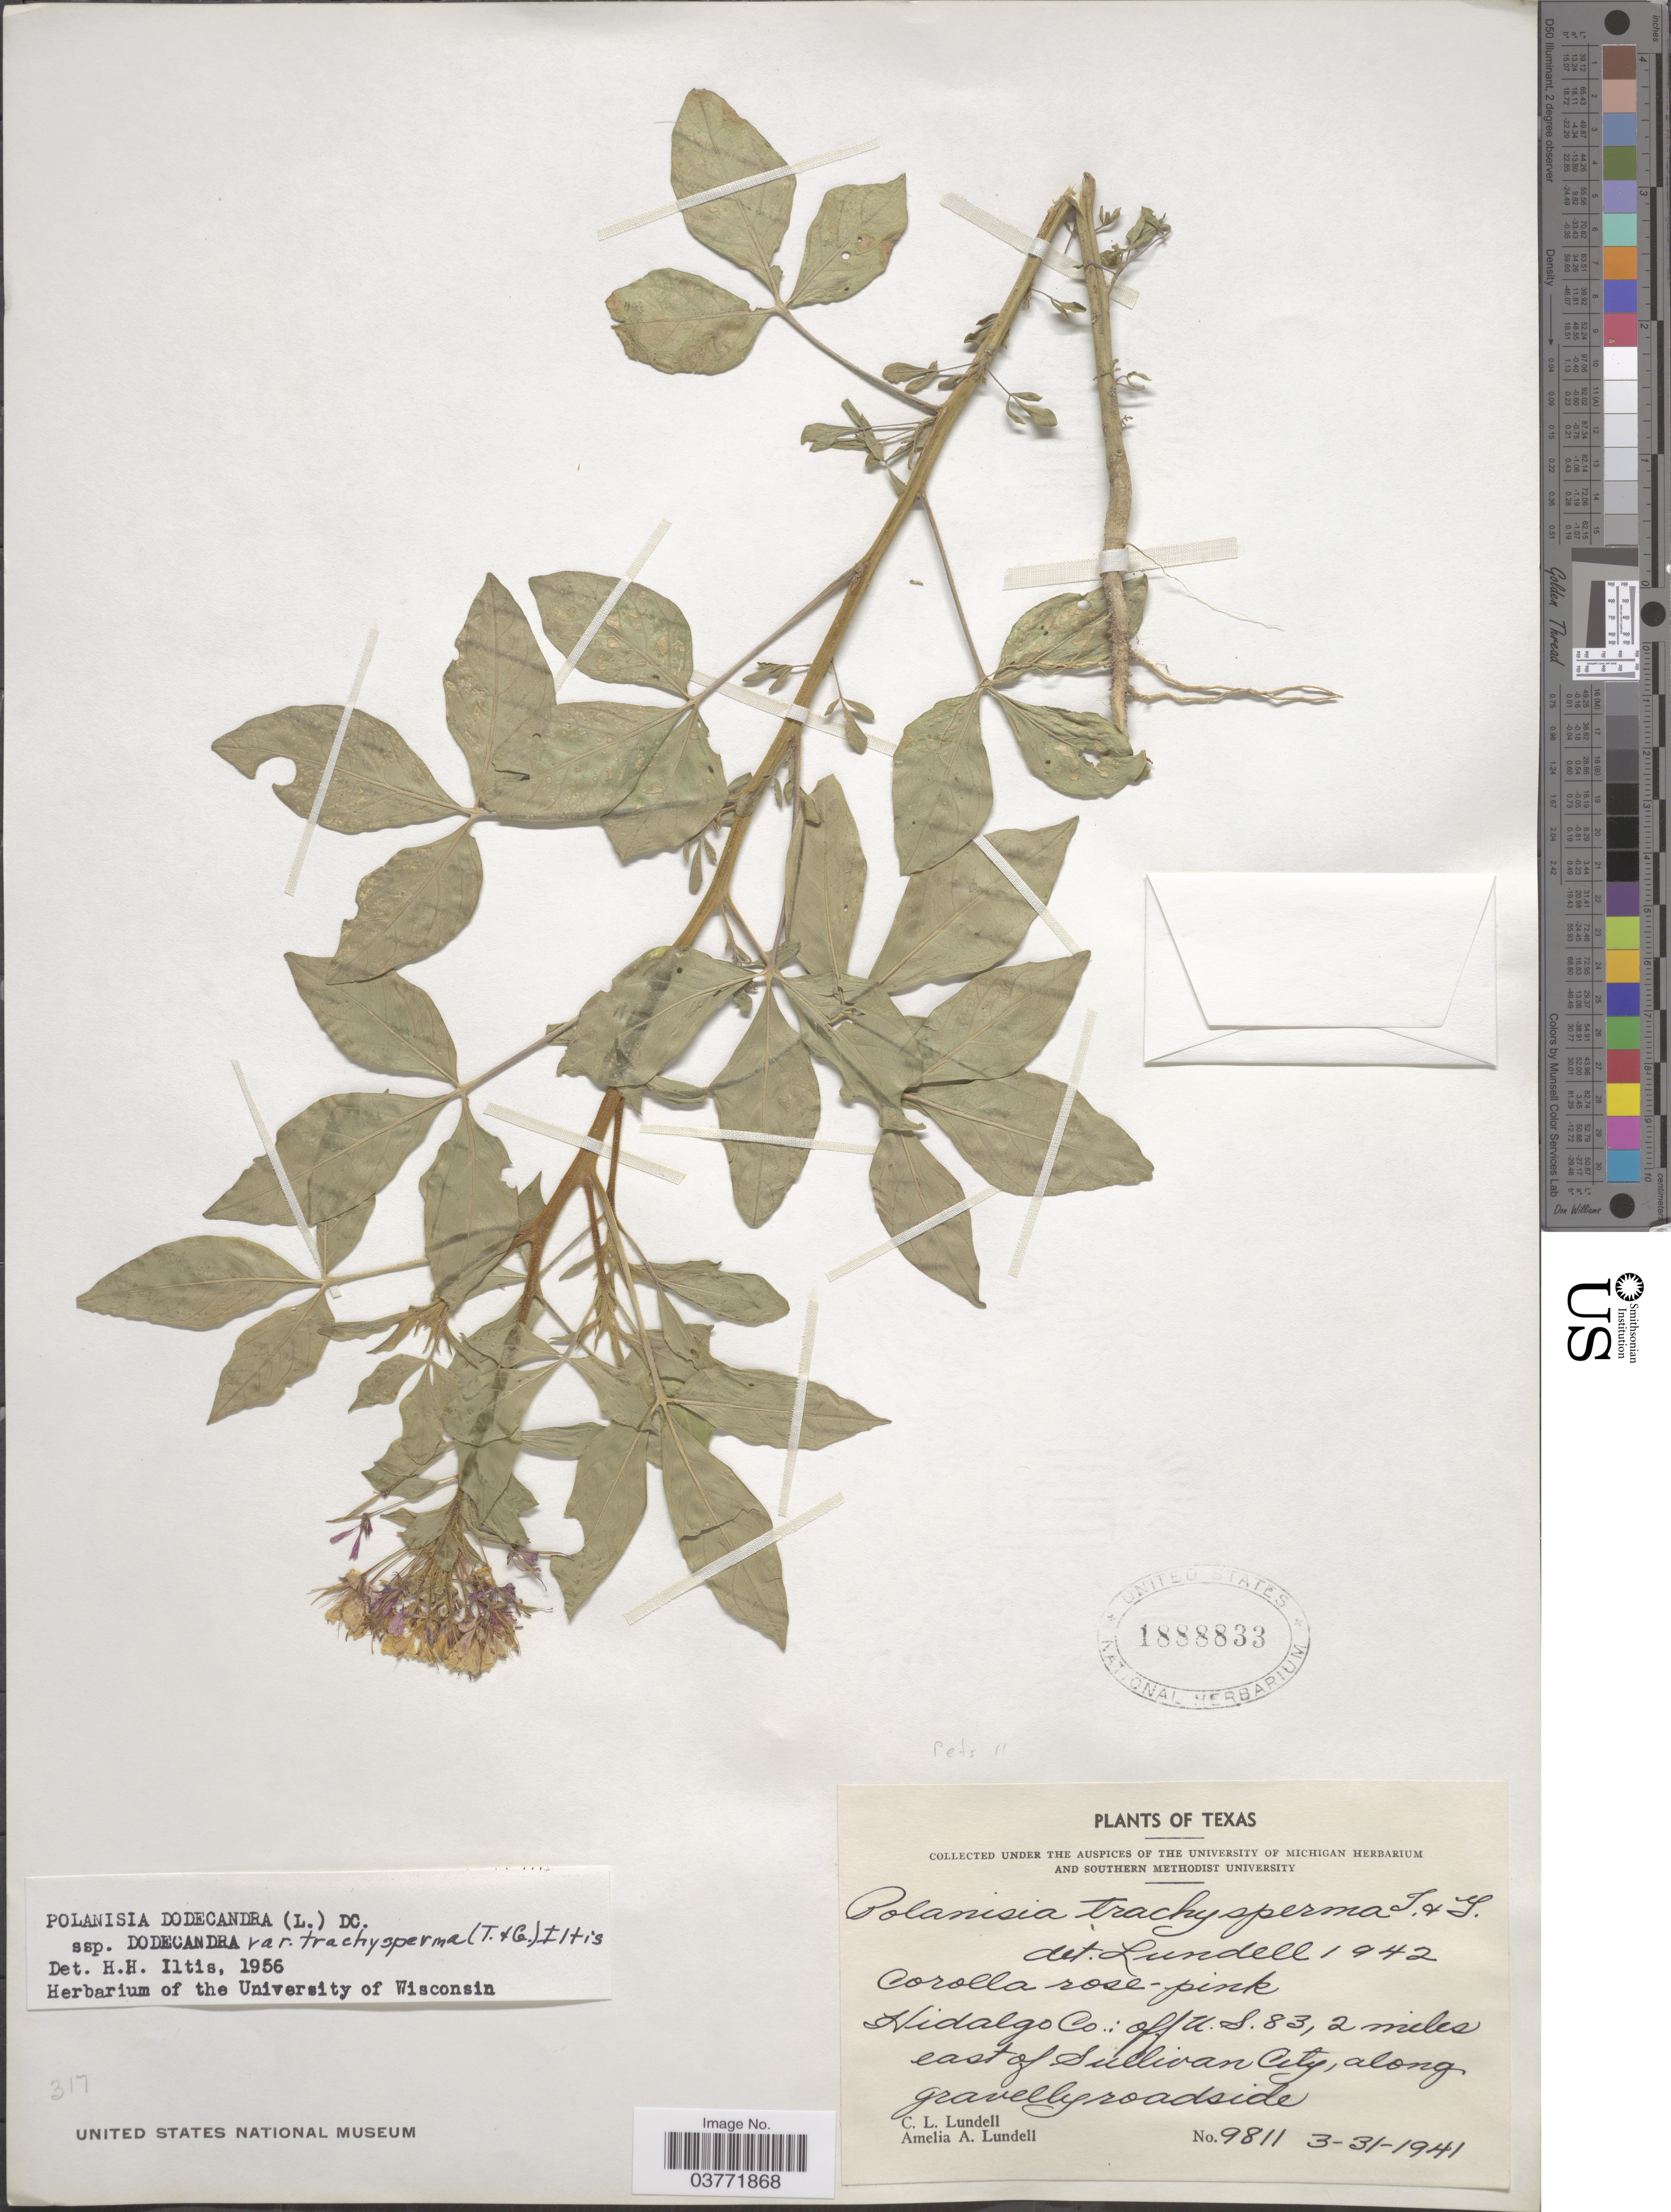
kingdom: Plantae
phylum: Tracheophyta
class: Magnoliopsida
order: Brassicales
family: Cleomaceae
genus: Polanisia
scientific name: Polanisia trachysperma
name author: Torr. & A. Gray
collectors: C. L. Lundell & A. A. Lundell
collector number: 9811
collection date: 1941-03-31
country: United States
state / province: Texas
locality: Hidalgo Co.: off U.S. 83, 2 miles east of Sullivan City, along gravelly roadside.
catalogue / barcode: US 1888833